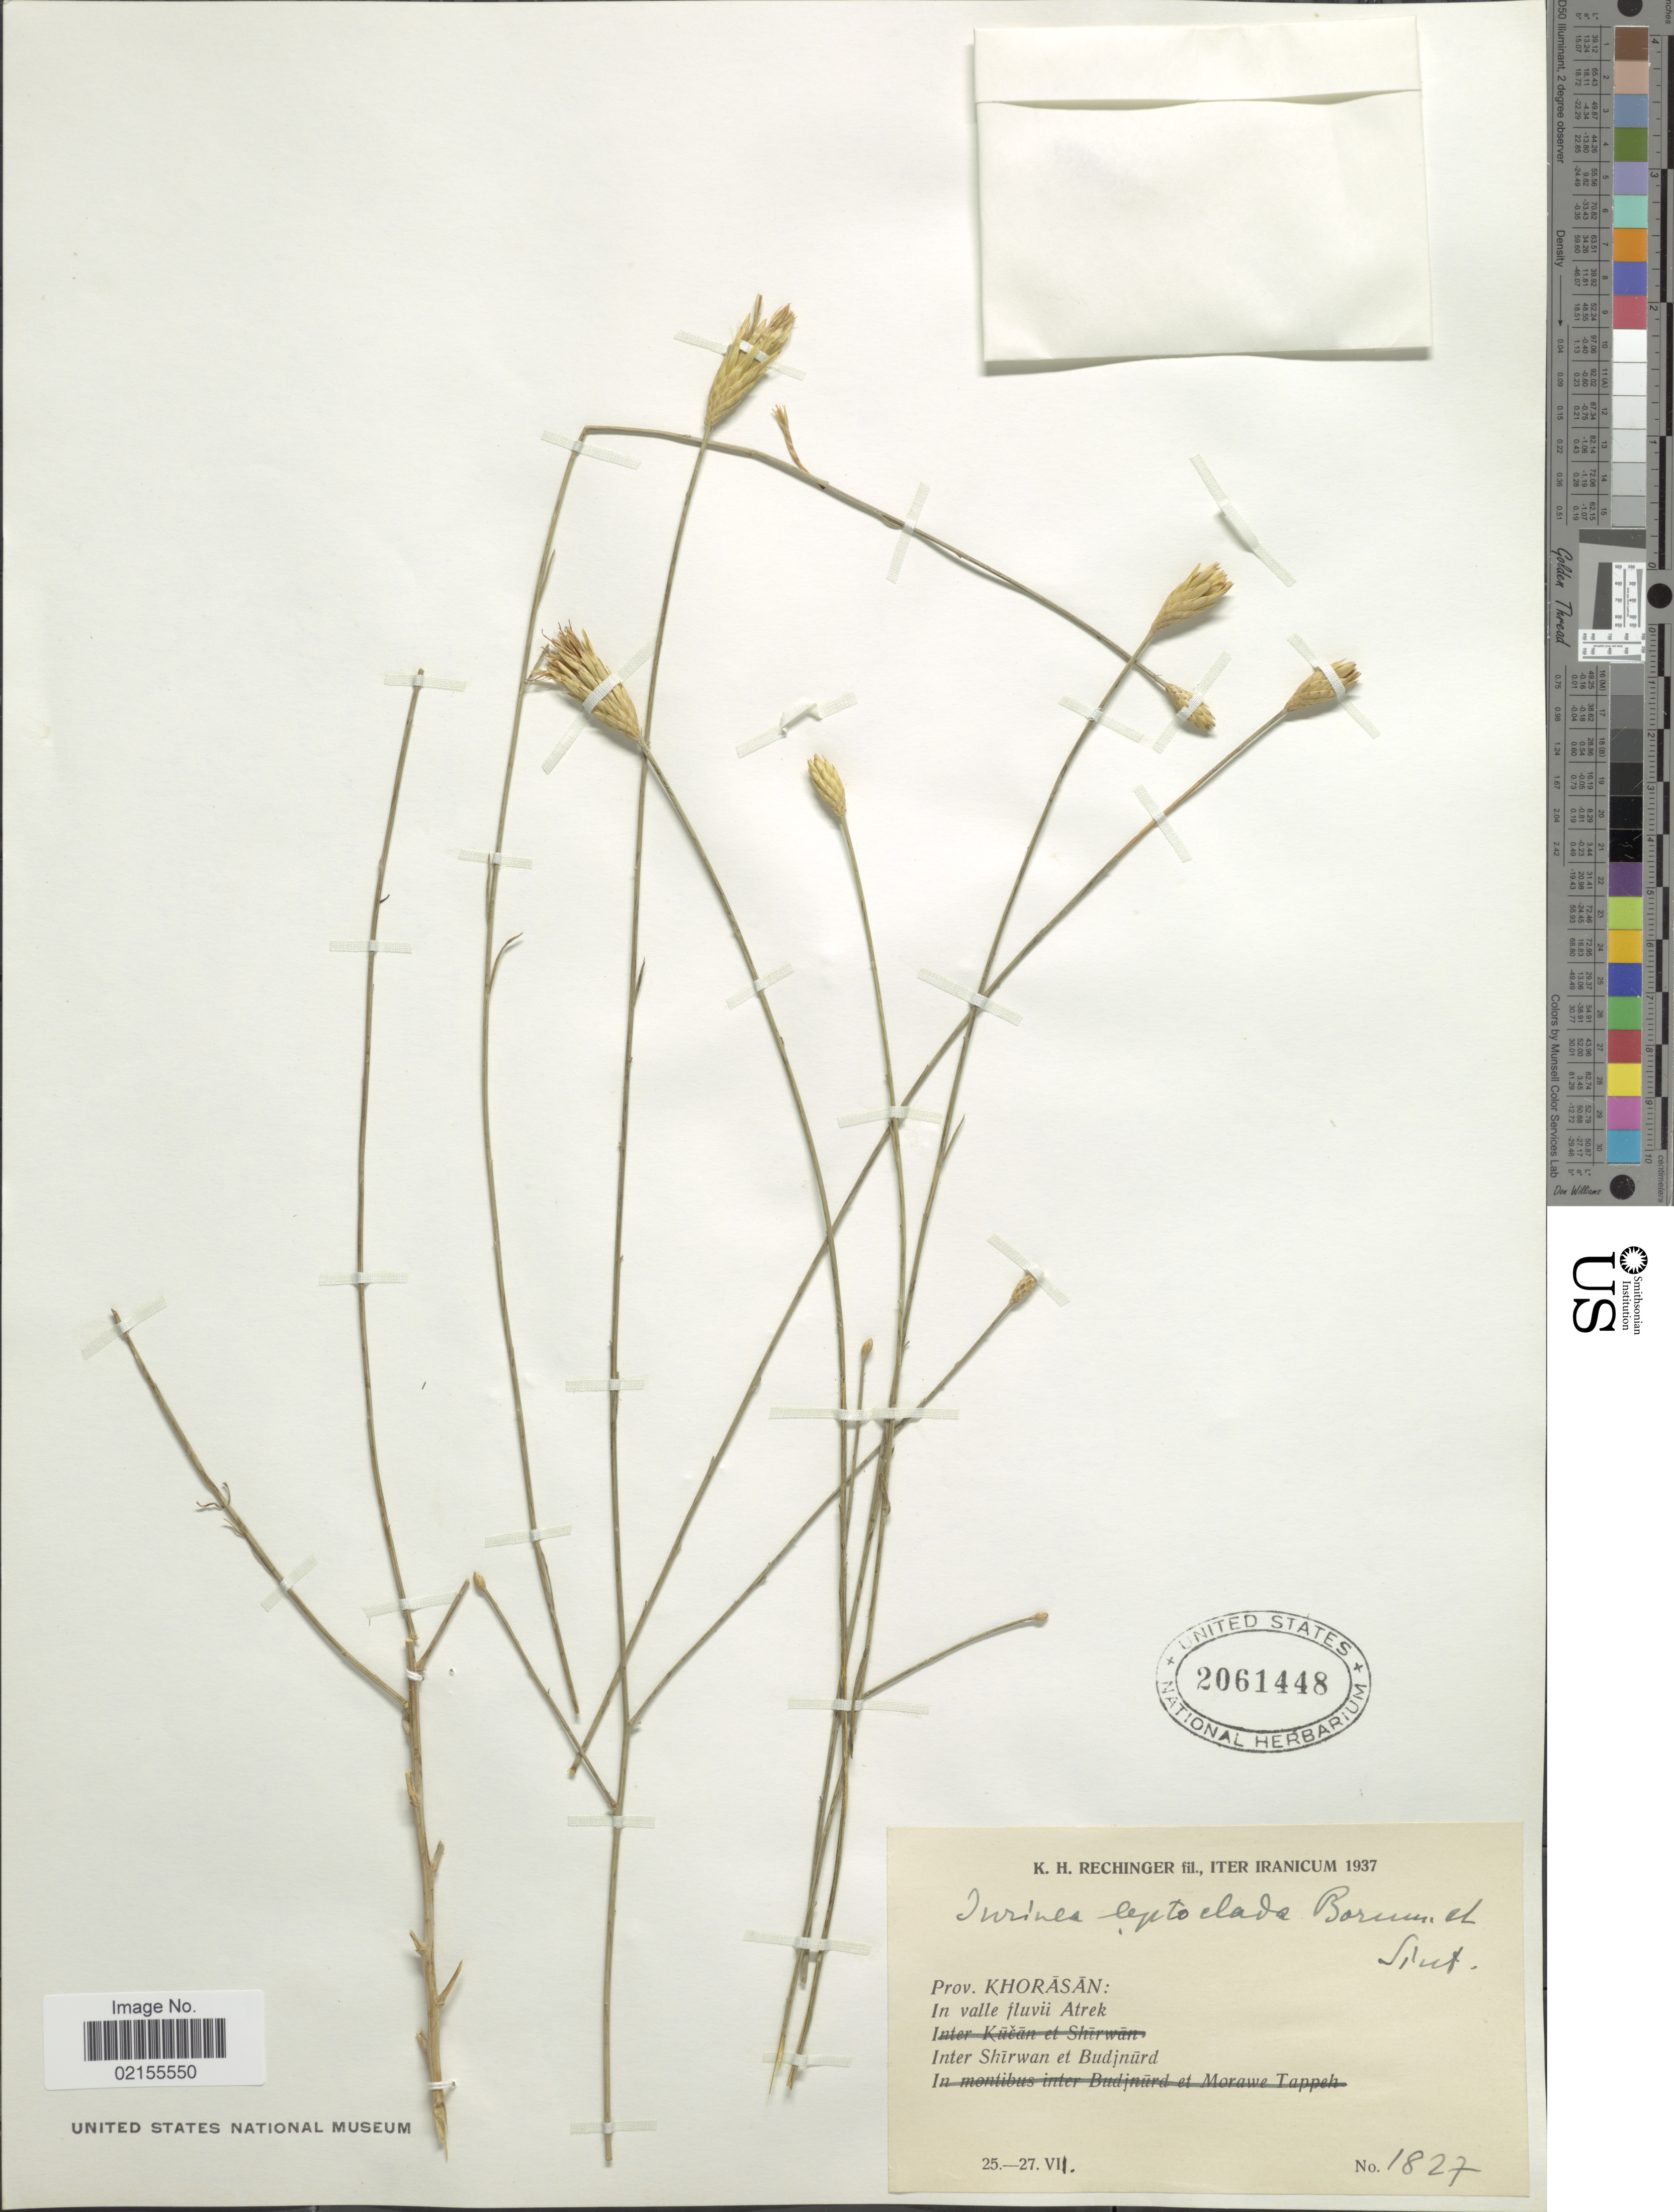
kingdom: Plantae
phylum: Tracheophyta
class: Magnoliopsida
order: Asterales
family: Asteraceae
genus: Jurinea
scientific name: Jurinea leptoclada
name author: Bornm. & Sint.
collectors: K. H. Rechinger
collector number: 1827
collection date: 1937-07-25/1937-07-27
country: Iran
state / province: Khorasan [obsolete]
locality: In valle fluvii Atrek, Inter Shirwan et Budjnurd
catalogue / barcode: US 2061448